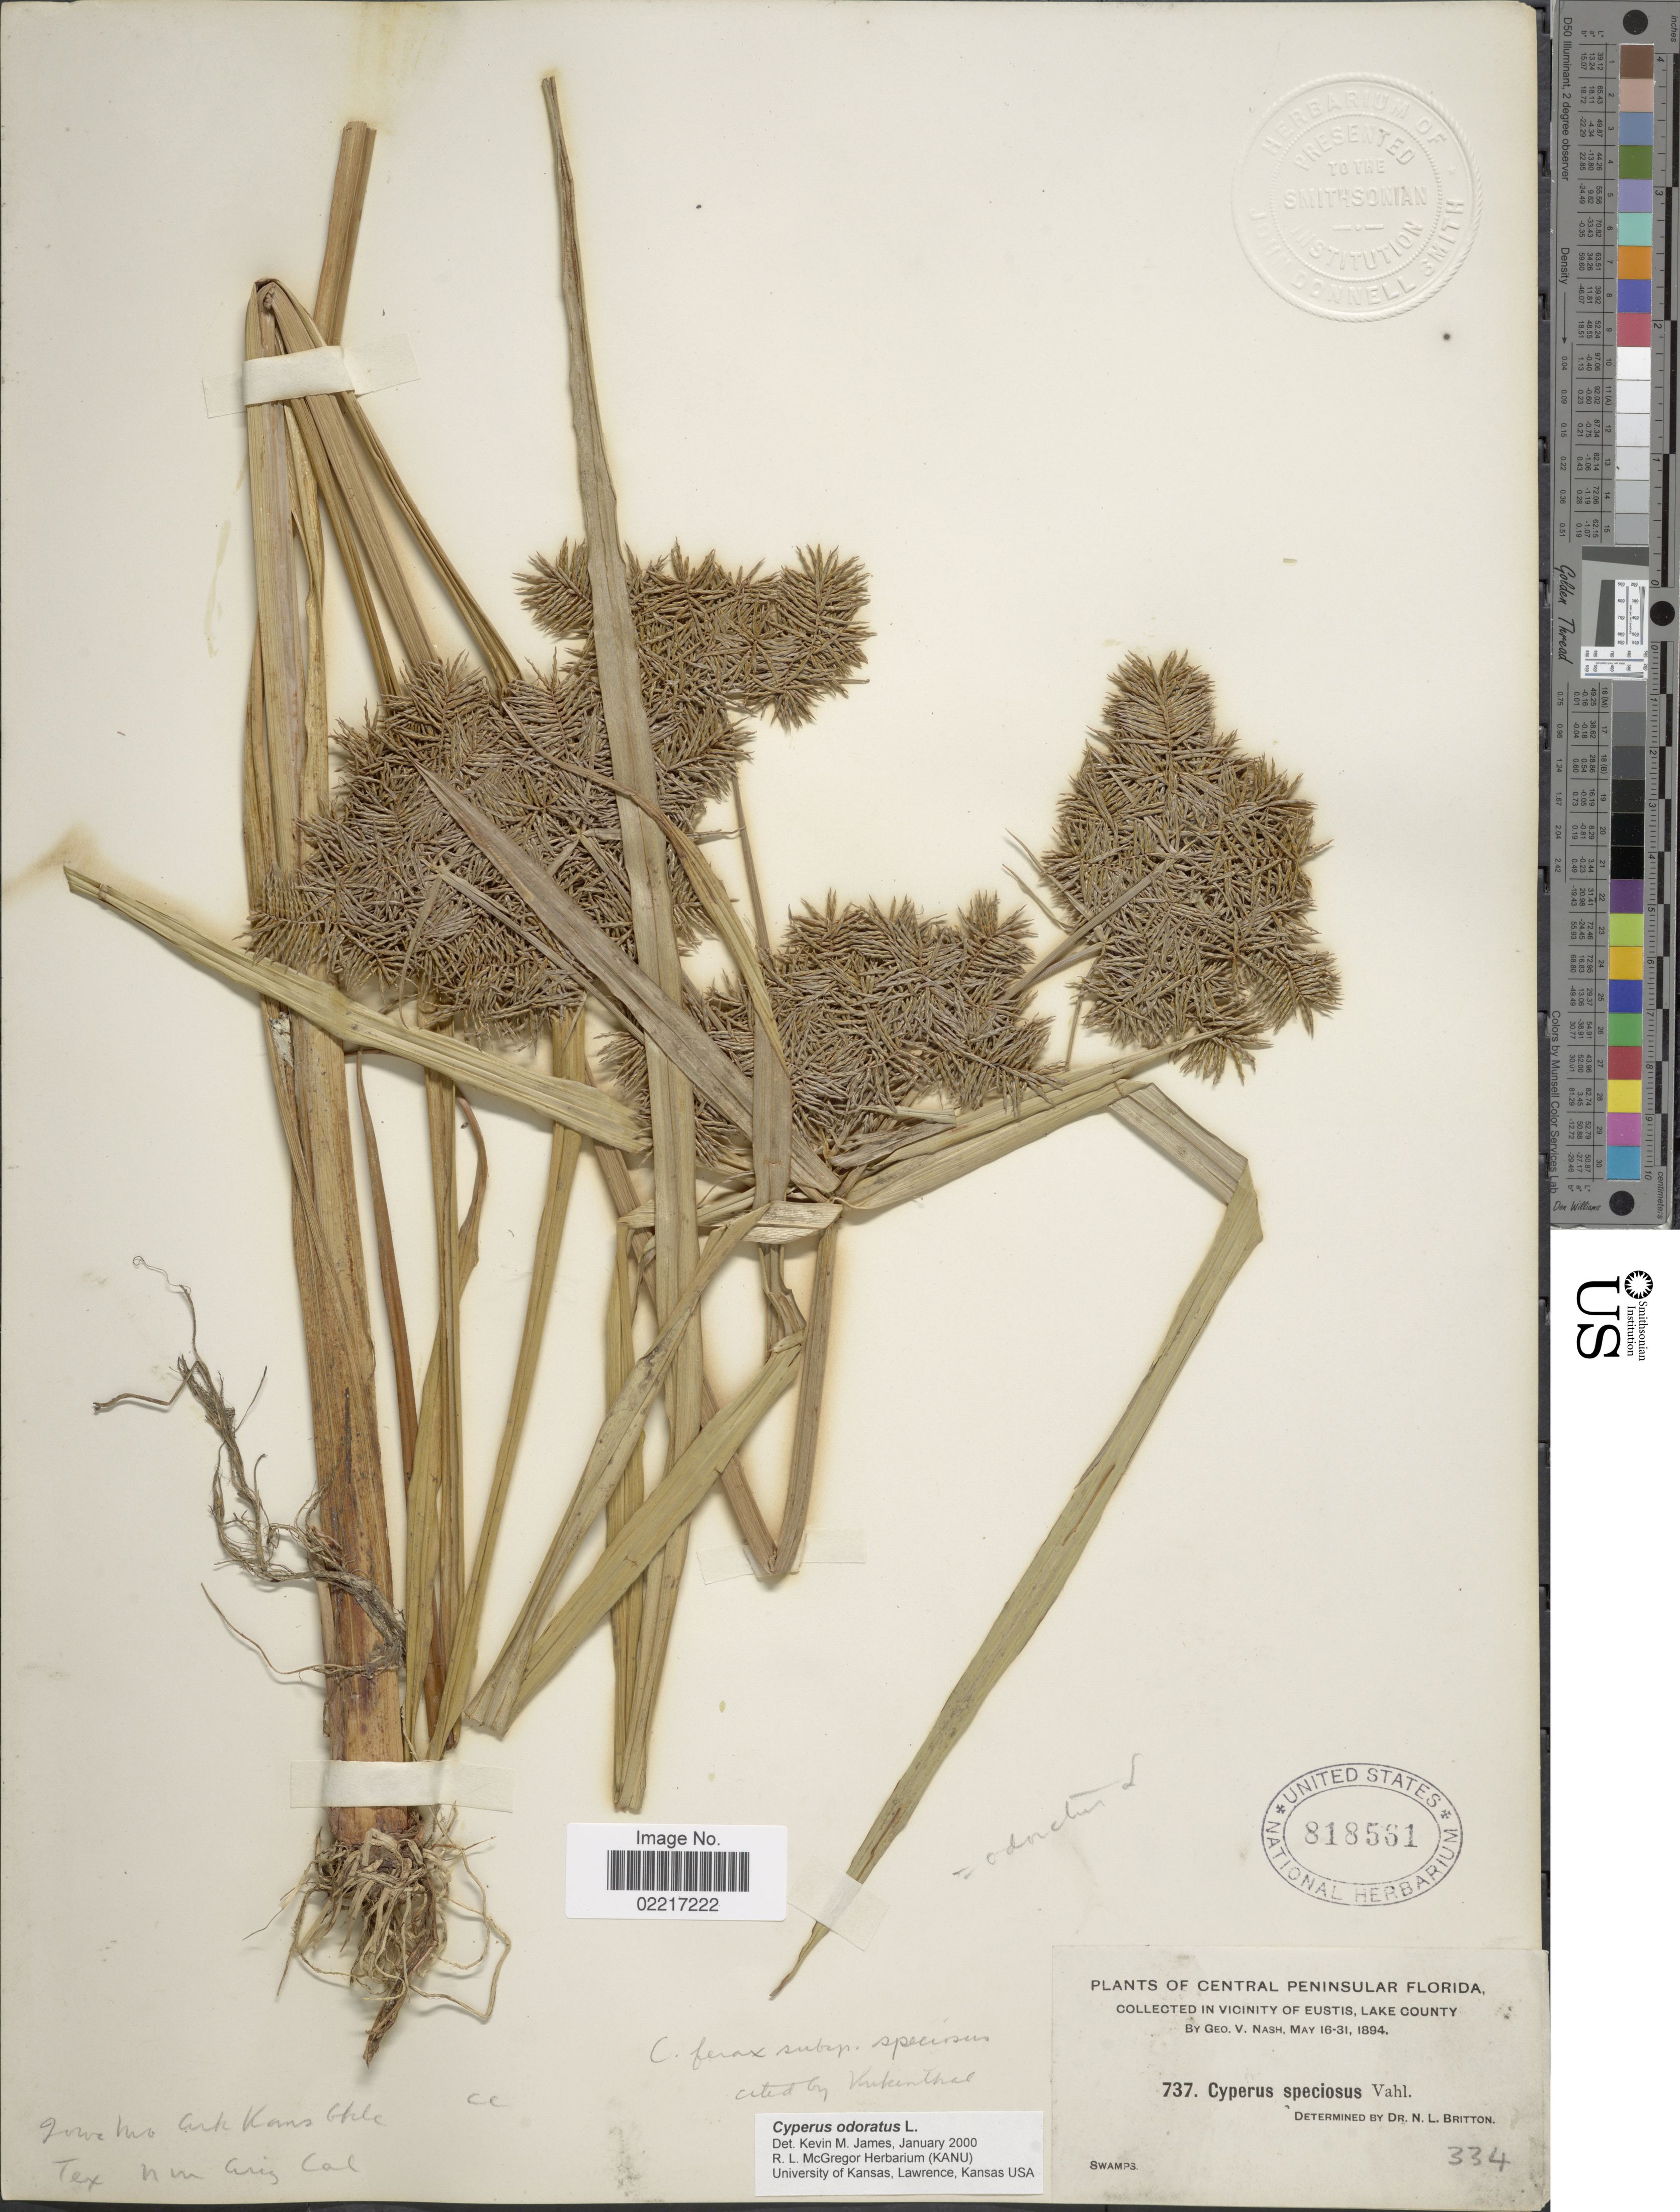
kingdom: Plantae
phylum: Tracheophyta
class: Liliopsida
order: Poales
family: Cyperaceae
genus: Cyperus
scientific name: Cyperus odoratus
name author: L.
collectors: G. V. Nash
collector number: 737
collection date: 1894-05-16/1894-05-31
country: United States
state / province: Florida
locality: Central Peninsular Florida, vicinity of Eustis, Lake County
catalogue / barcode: US 818561